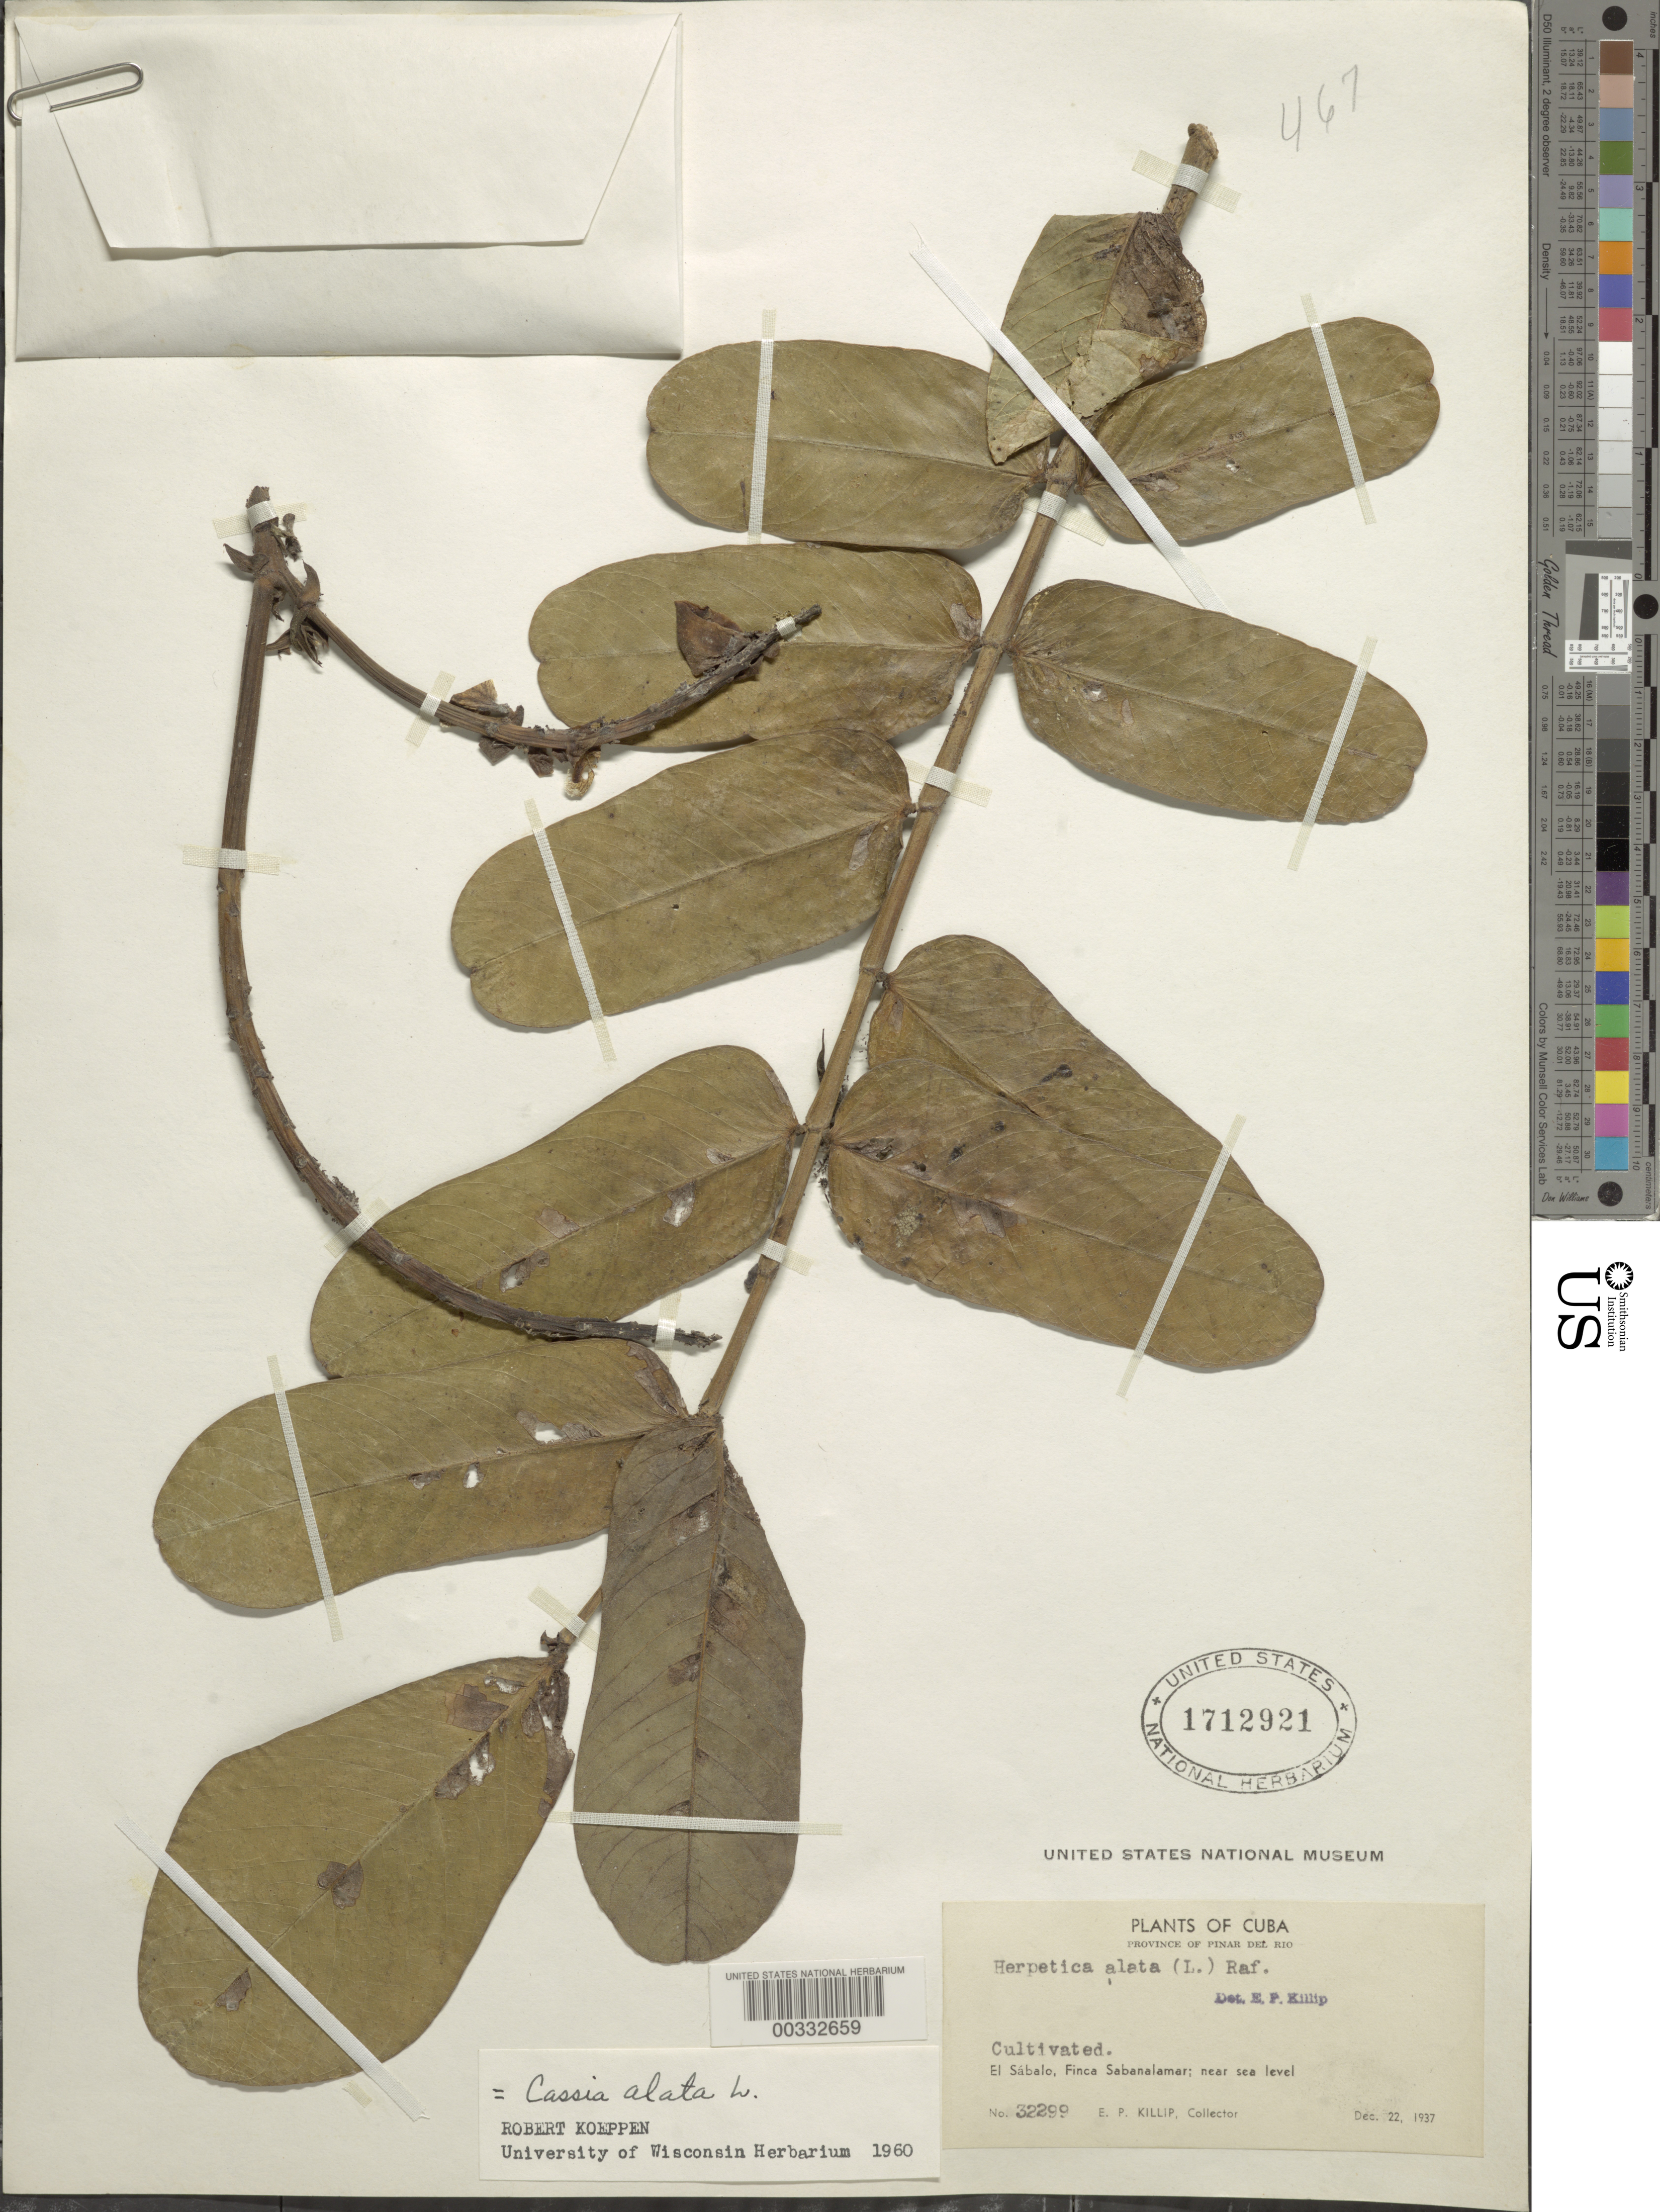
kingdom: Plantae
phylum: Tracheophyta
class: Magnoliopsida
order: Fabales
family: Fabaceae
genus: Senna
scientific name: Senna alata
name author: (L.) Roxb.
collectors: E. P. Killip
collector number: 32299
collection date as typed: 22 Dec 1937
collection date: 1937-12-22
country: Cuba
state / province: Pinar del Río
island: Greater Antilles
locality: El sabalo, finca sabanalamar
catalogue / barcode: US 1712921